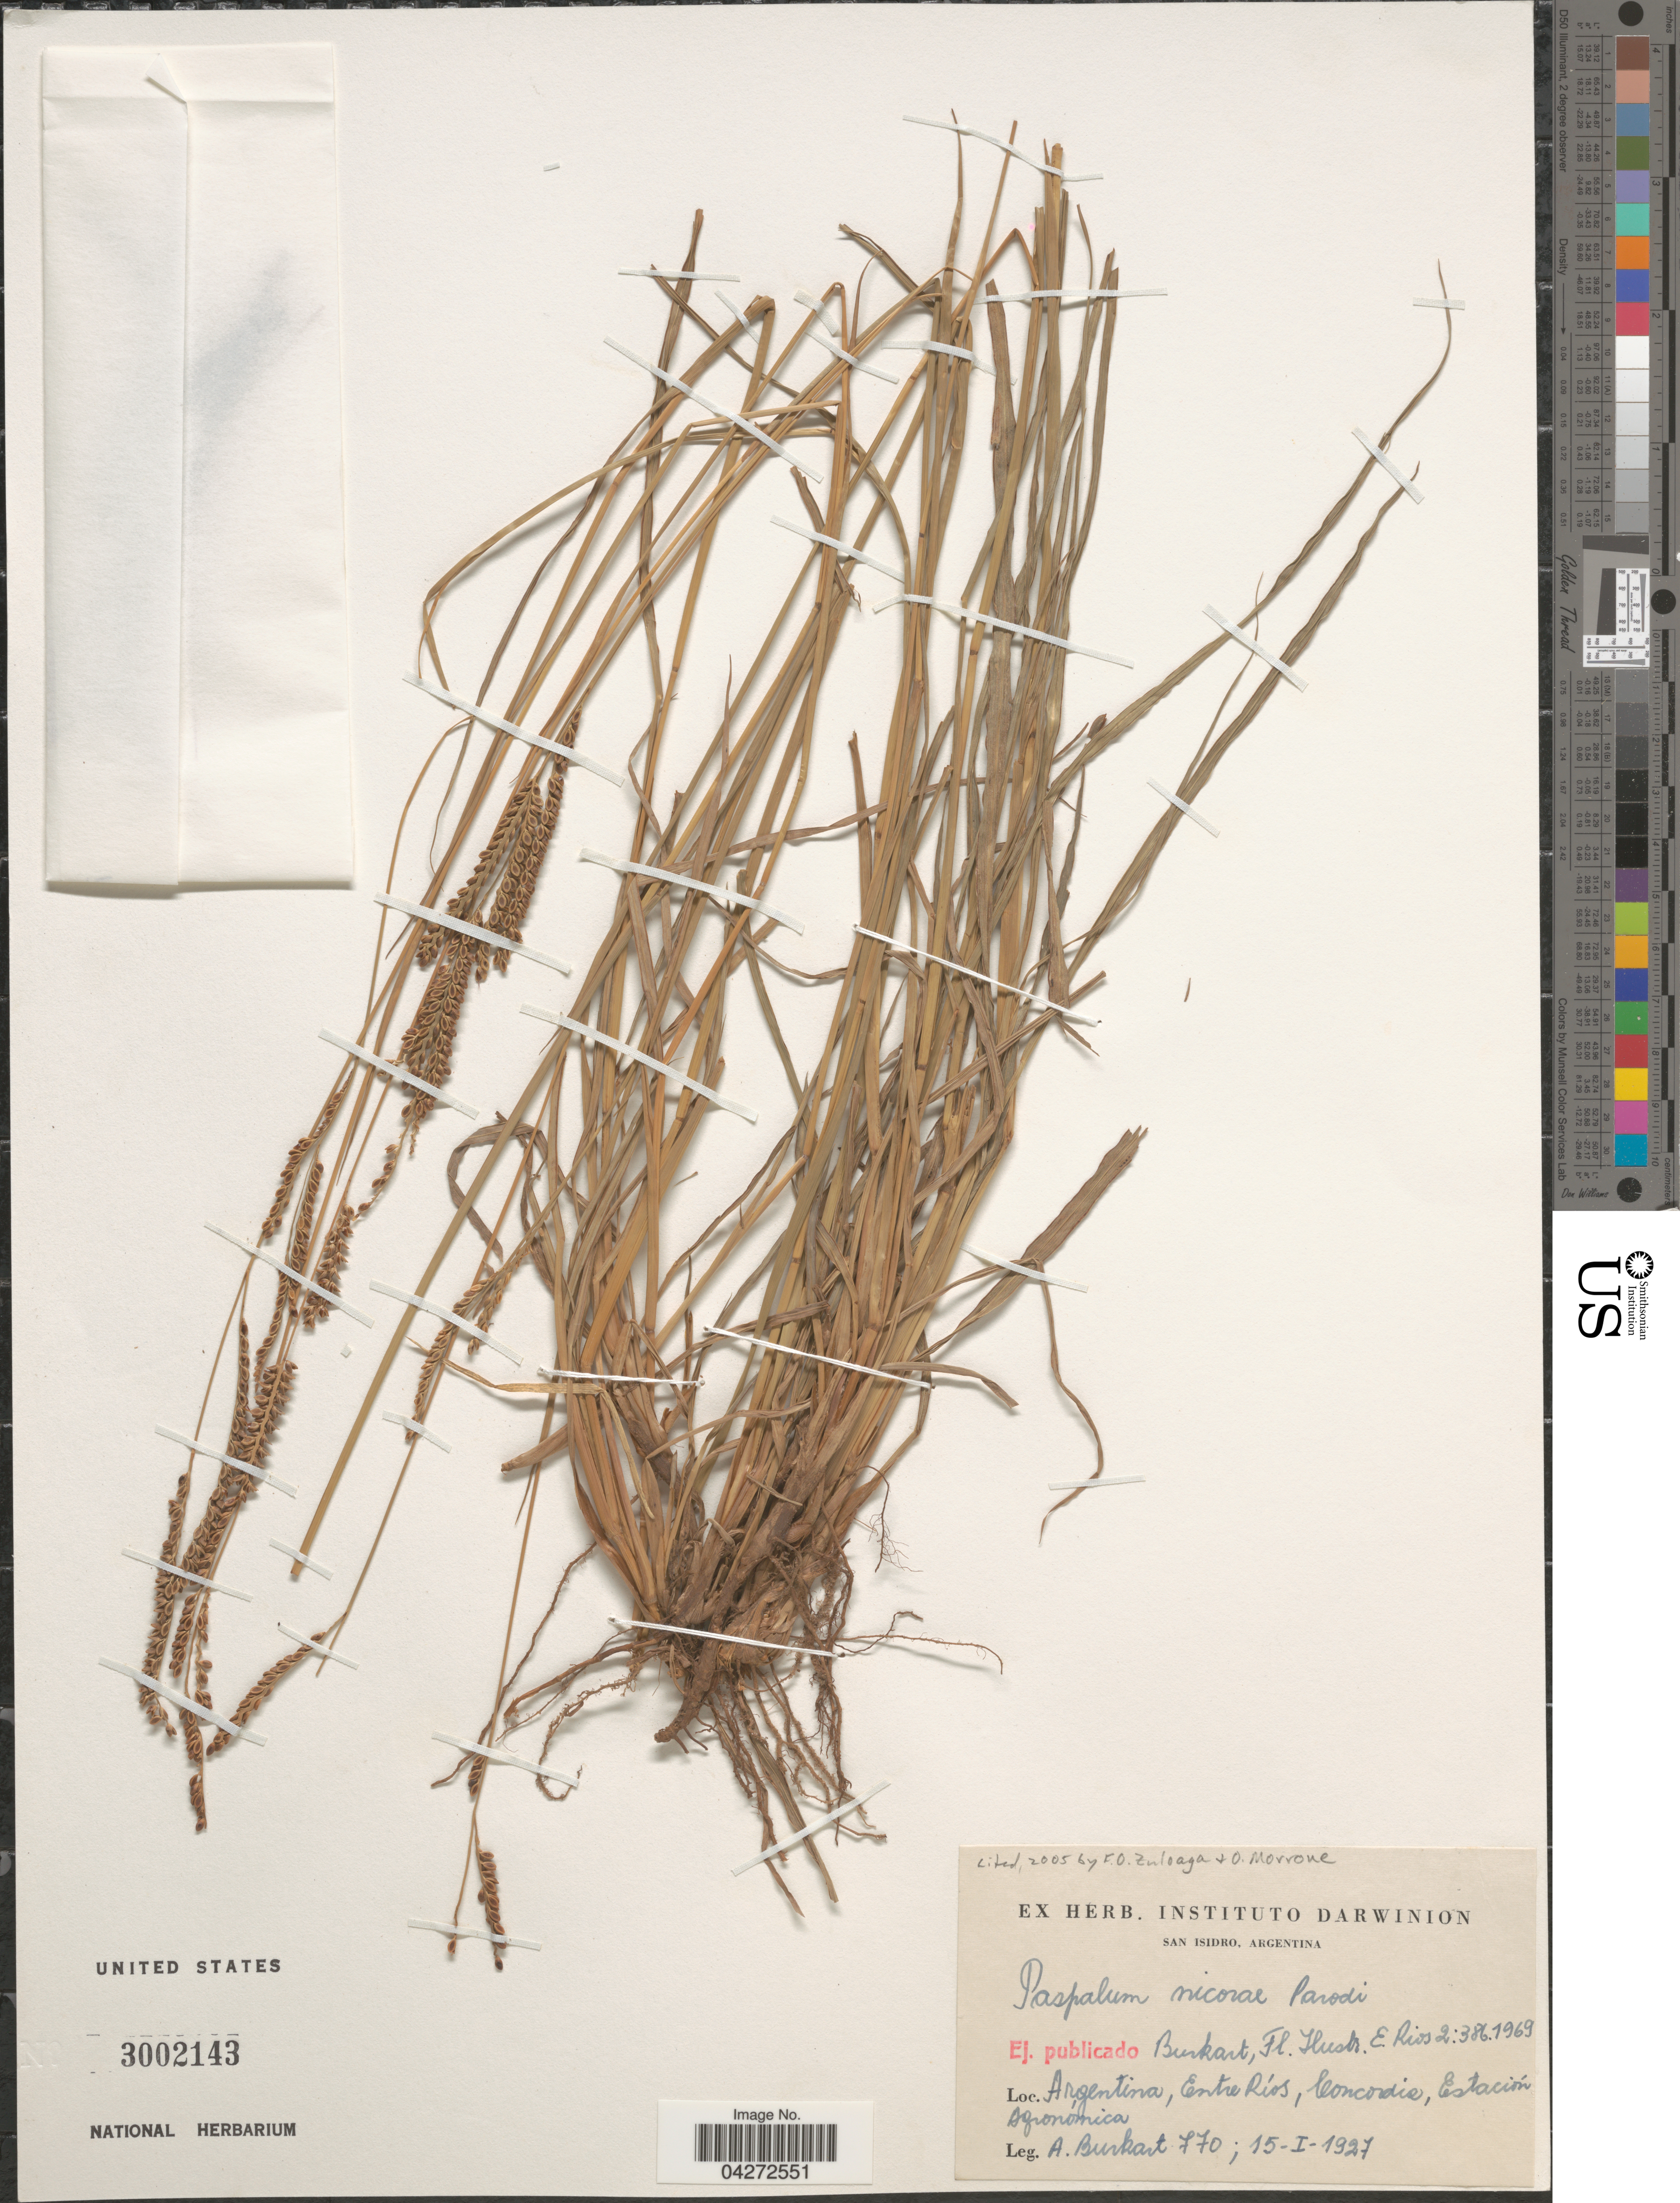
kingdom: Plantae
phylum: Tracheophyta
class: Liliopsida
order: Poales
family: Poaceae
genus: Paspalum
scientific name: Paspalum nicorae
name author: Parodi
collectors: A. E. Burkart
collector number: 770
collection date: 1927-01-15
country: Argentina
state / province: Entre Rios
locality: Concordia, Estación Agronómica.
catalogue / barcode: US 3002143